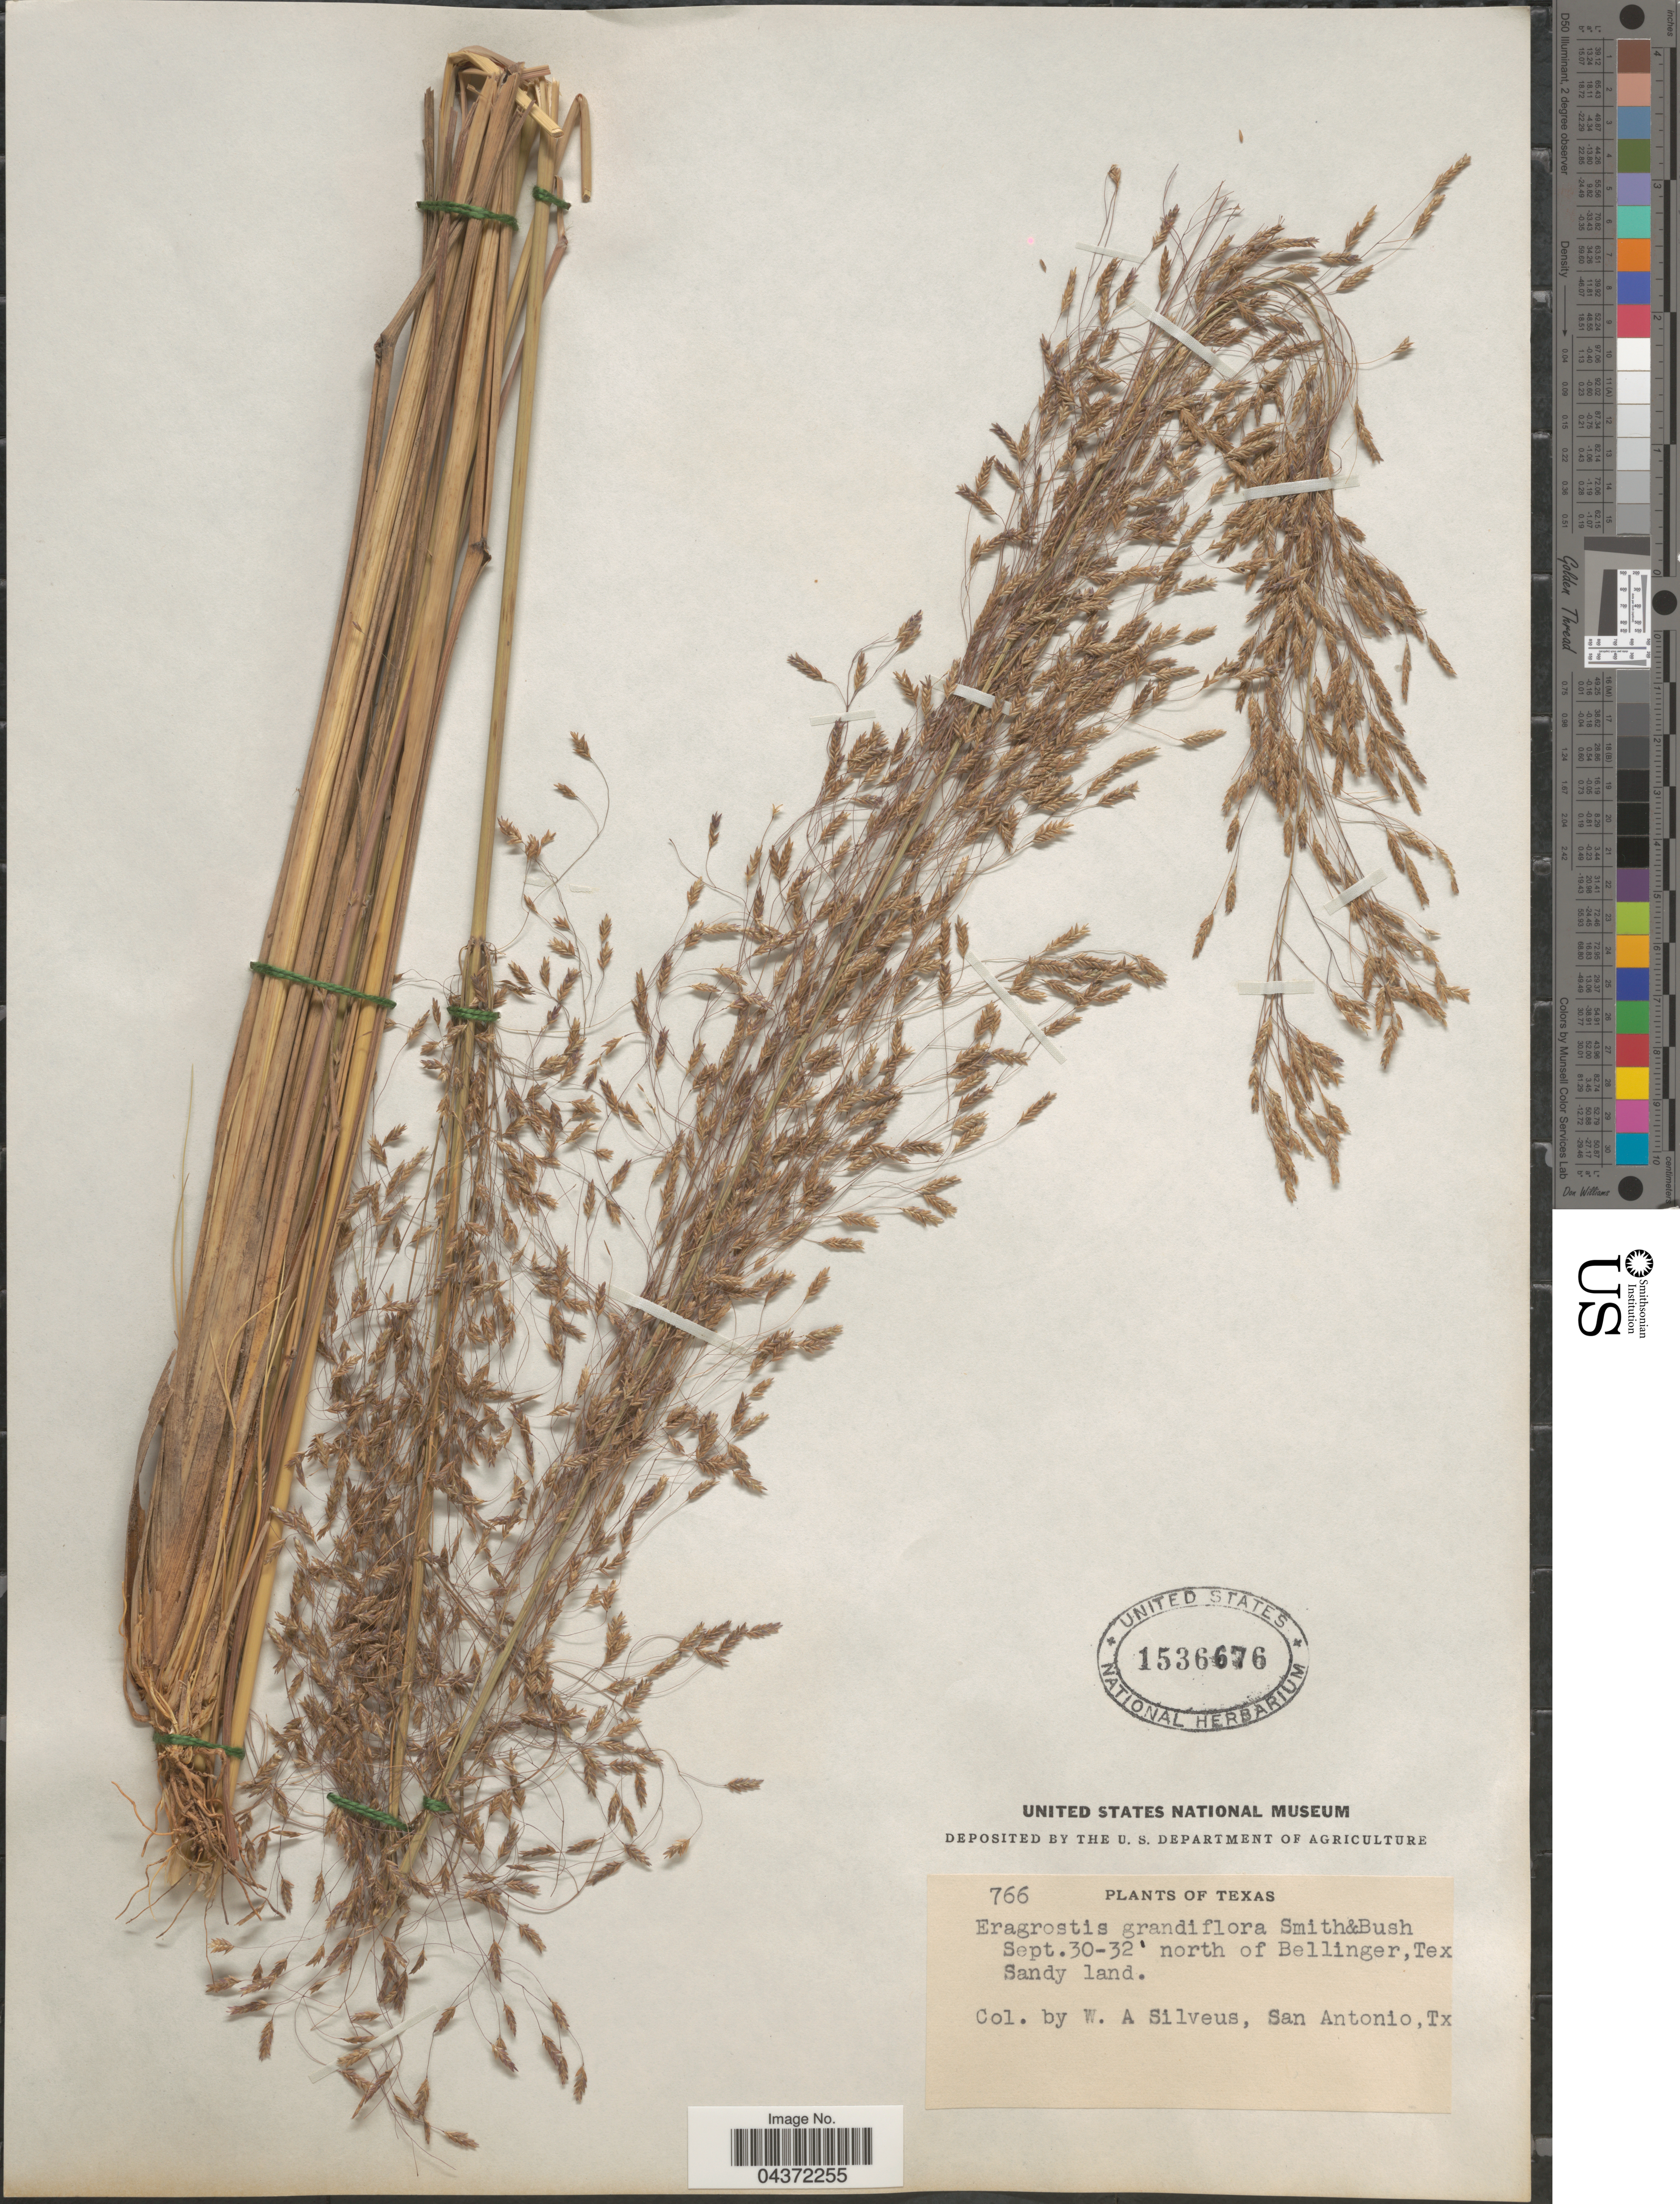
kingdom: Plantae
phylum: Tracheophyta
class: Liliopsida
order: Poales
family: Poaceae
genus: Eragrostis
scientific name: Eragrostis trichodes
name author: (Nutt.) Alph. Wood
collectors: W. Silveus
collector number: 766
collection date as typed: Transcribed d/m/y: 30/9/32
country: United States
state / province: Texas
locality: North of Bellinger, Sandy land.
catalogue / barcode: US 1536676